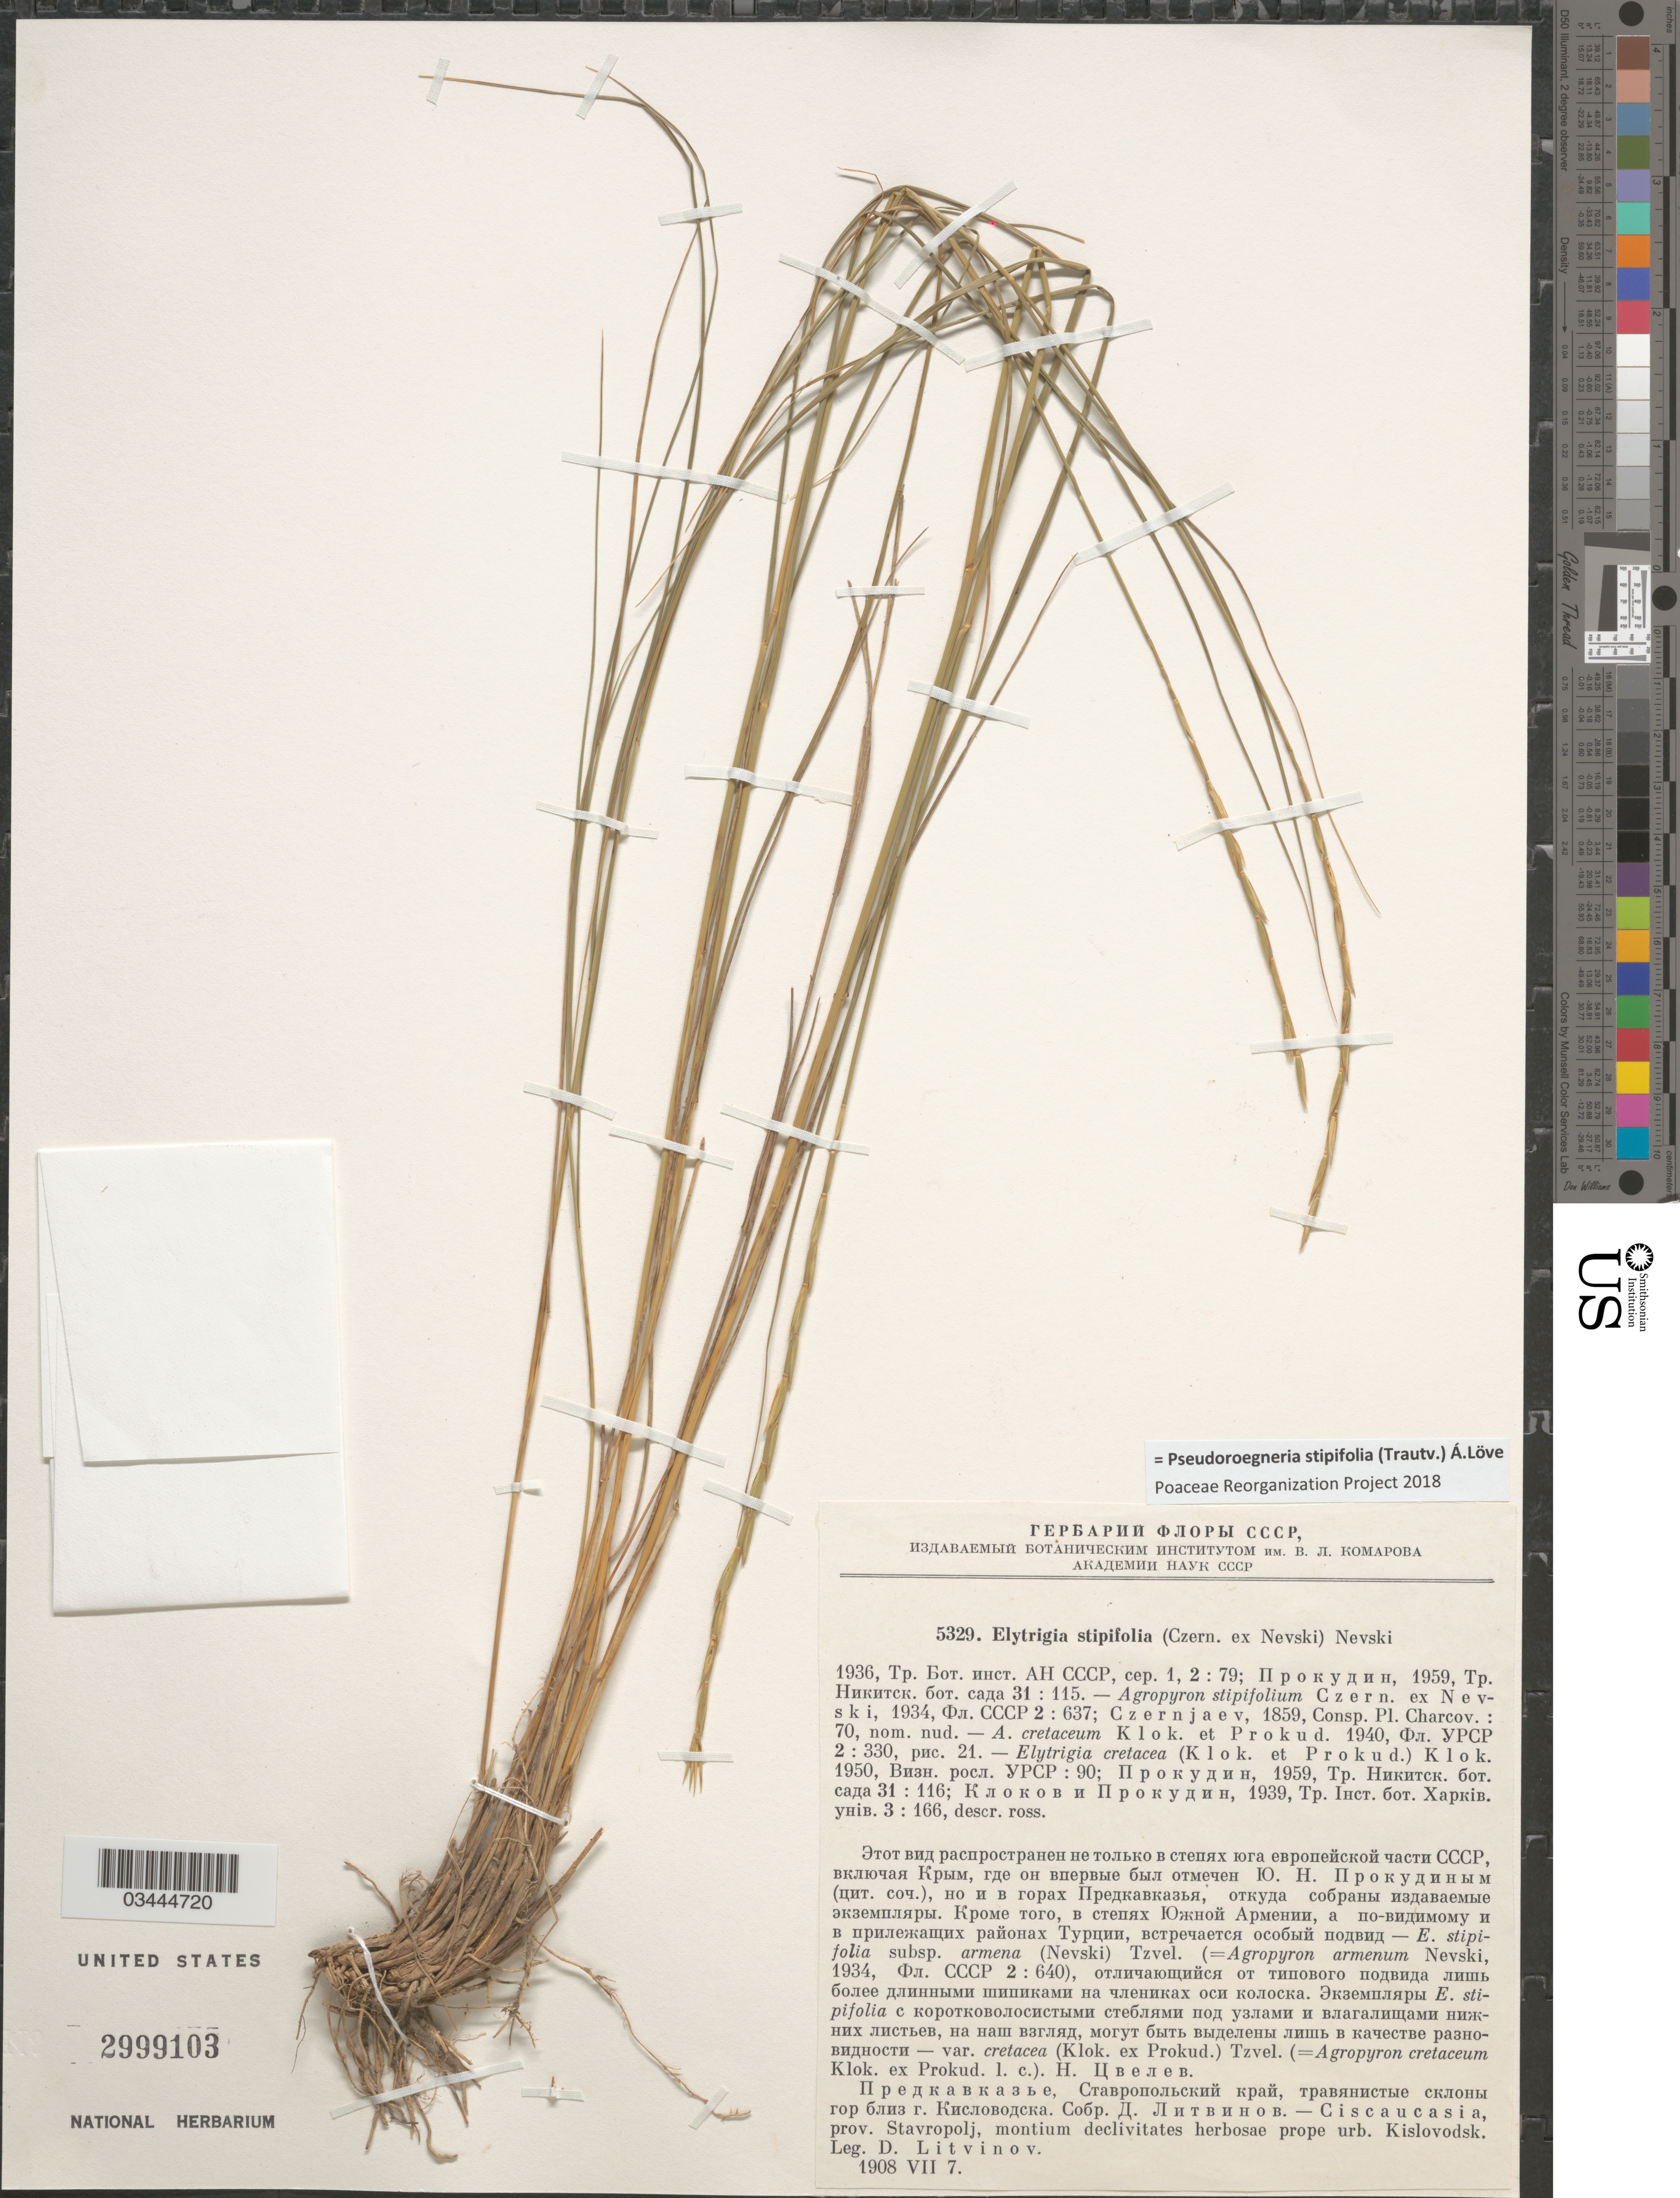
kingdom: Plantae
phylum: Tracheophyta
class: Liliopsida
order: Poales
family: Poaceae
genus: Pseudoroegneria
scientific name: Pseudoroegneria stipifolia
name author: (Czern. ex Nevski) Á. Löve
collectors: D. Litvinov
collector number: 5329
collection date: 1908-07-07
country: Russian Federation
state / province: Stavropol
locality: Ciscaucasia, prov. Stavropolj, montium declivitates herbosae prope urb. Kislovodsk.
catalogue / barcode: US 2999103